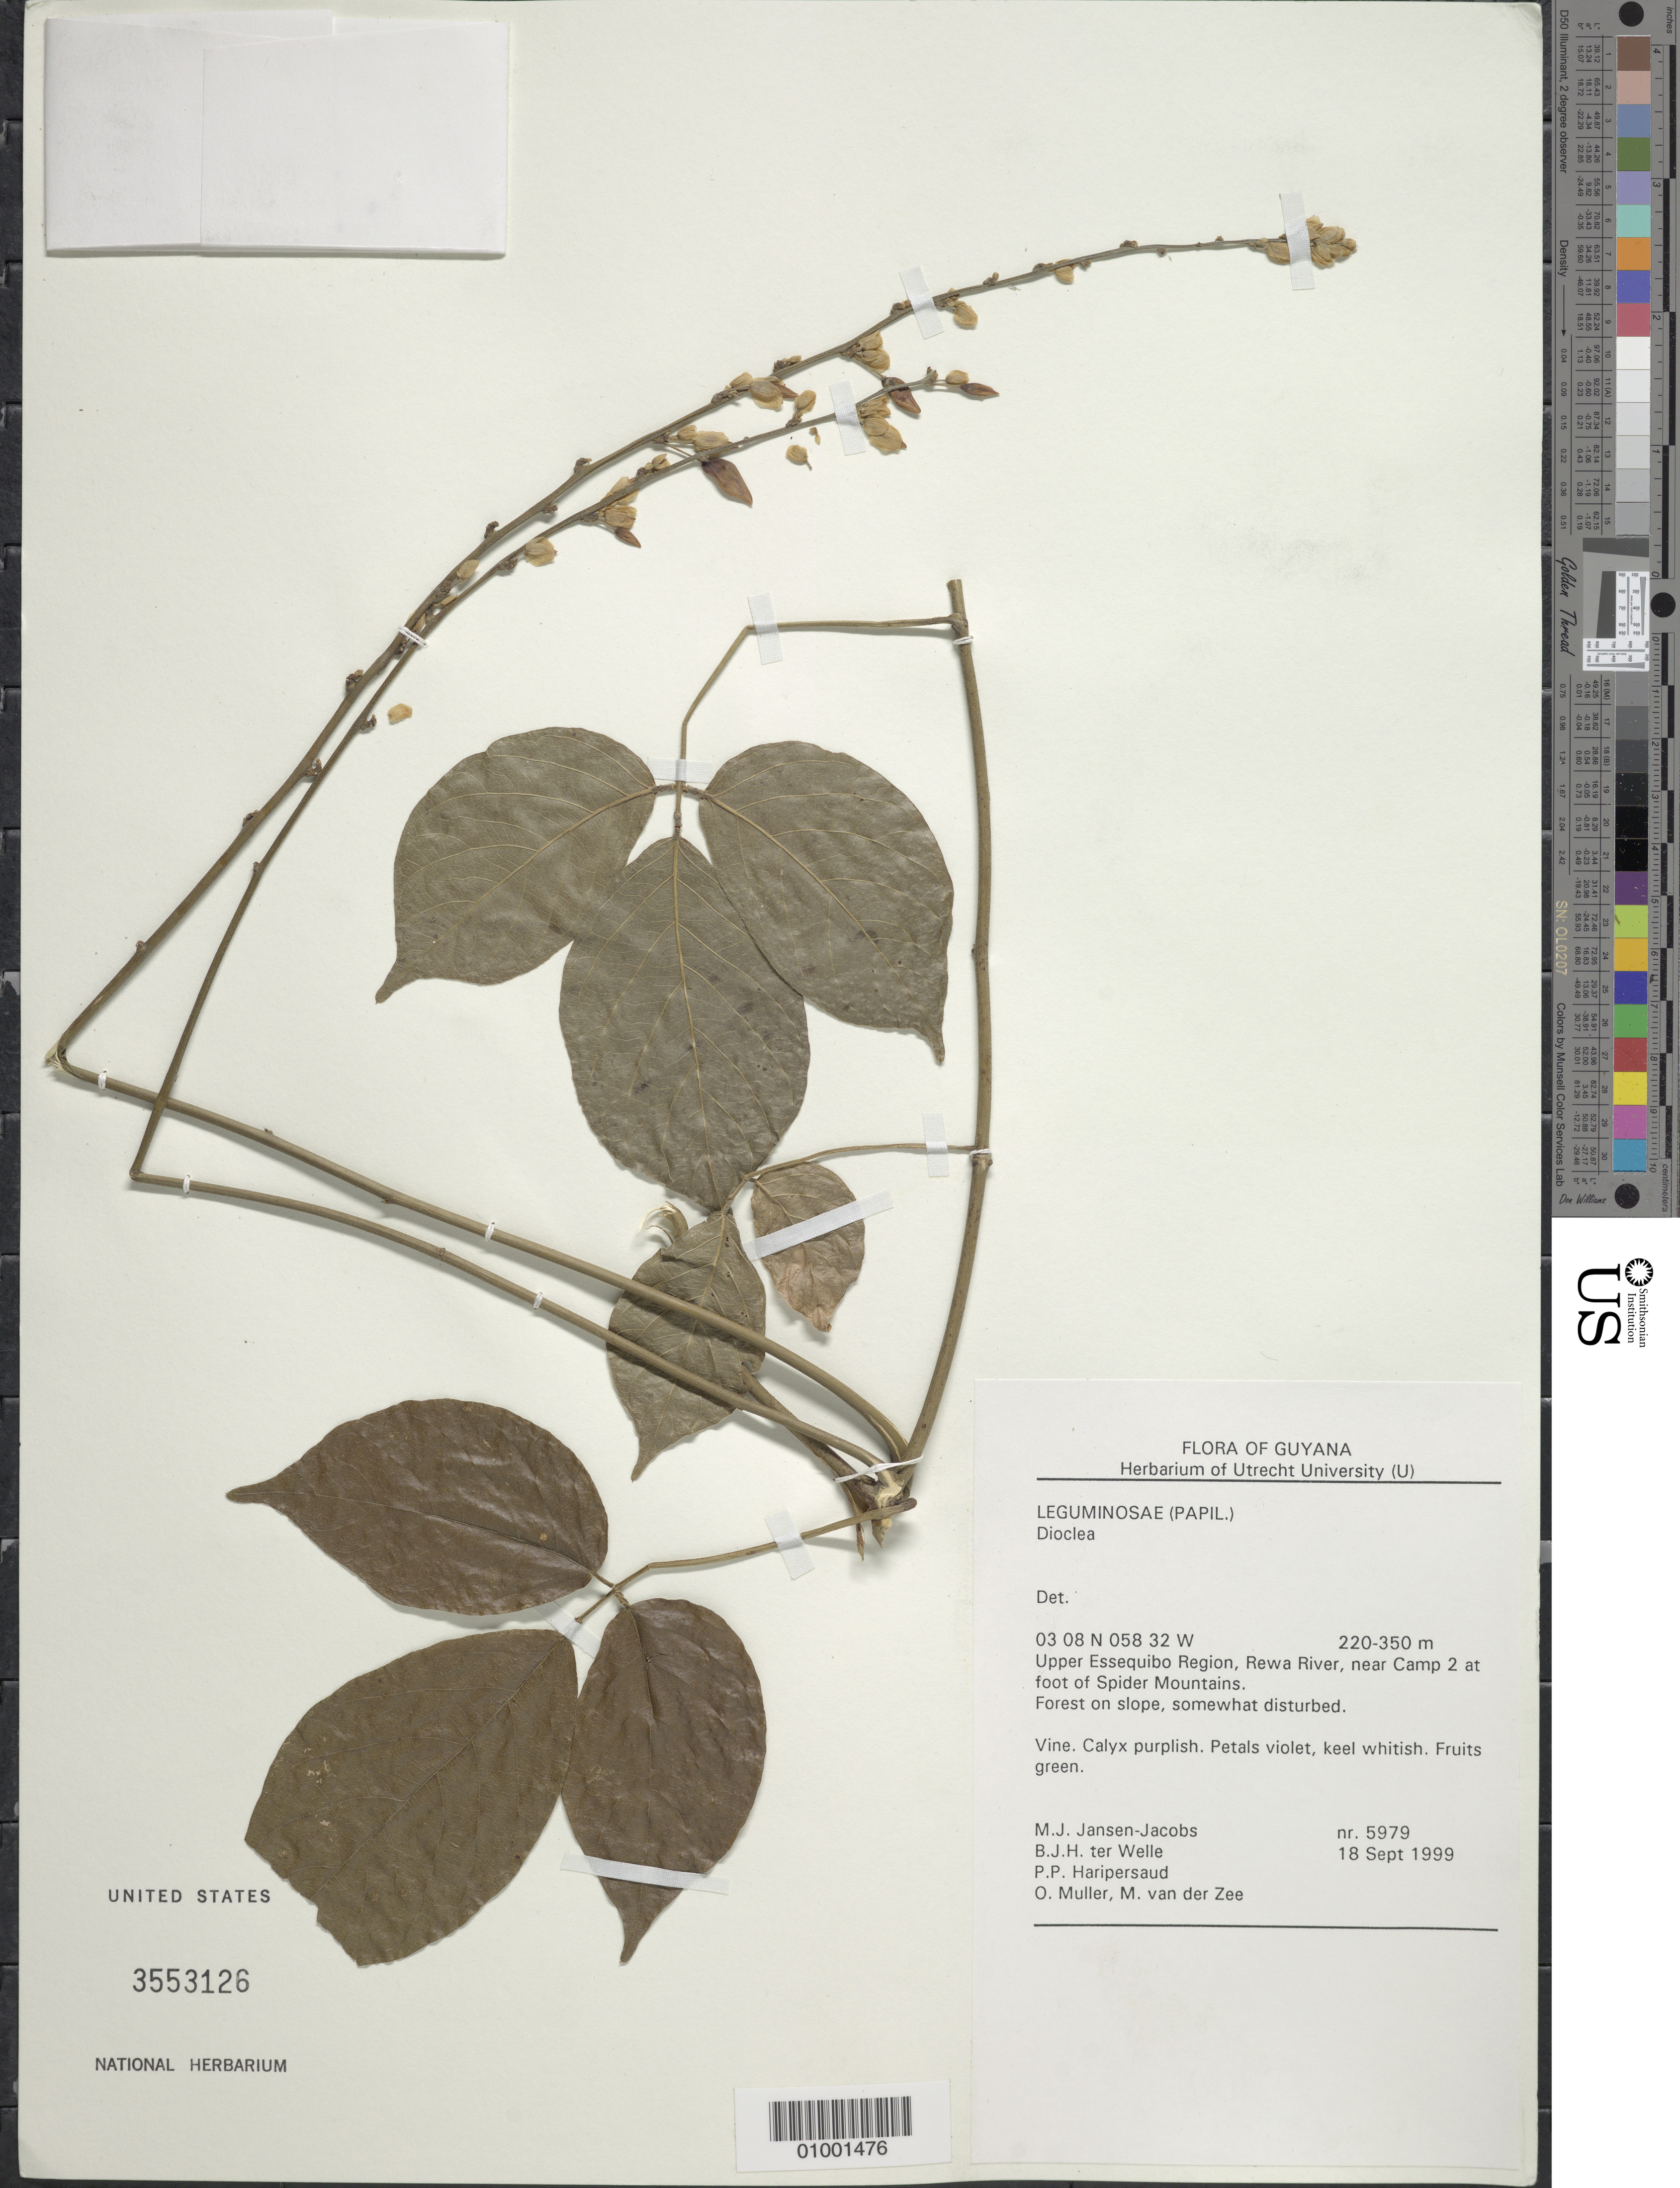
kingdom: Plantae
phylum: Tracheophyta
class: Magnoliopsida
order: Fabales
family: Fabaceae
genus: Dioclea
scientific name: Dioclea sp.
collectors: M. J. Jansen-Jacobs, B. Welle, P. Haripersaud, O. Muller & M. van der Zee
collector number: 5979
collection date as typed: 18-Sep-99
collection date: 1999-09-18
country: Guyana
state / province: U. Takutu-U. Essequibo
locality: Rewa River, at foot of Spider Mts., near camp 2, Upper Essequibo Region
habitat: Forest on slope, somewhat disturbed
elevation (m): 220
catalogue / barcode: US 3553126